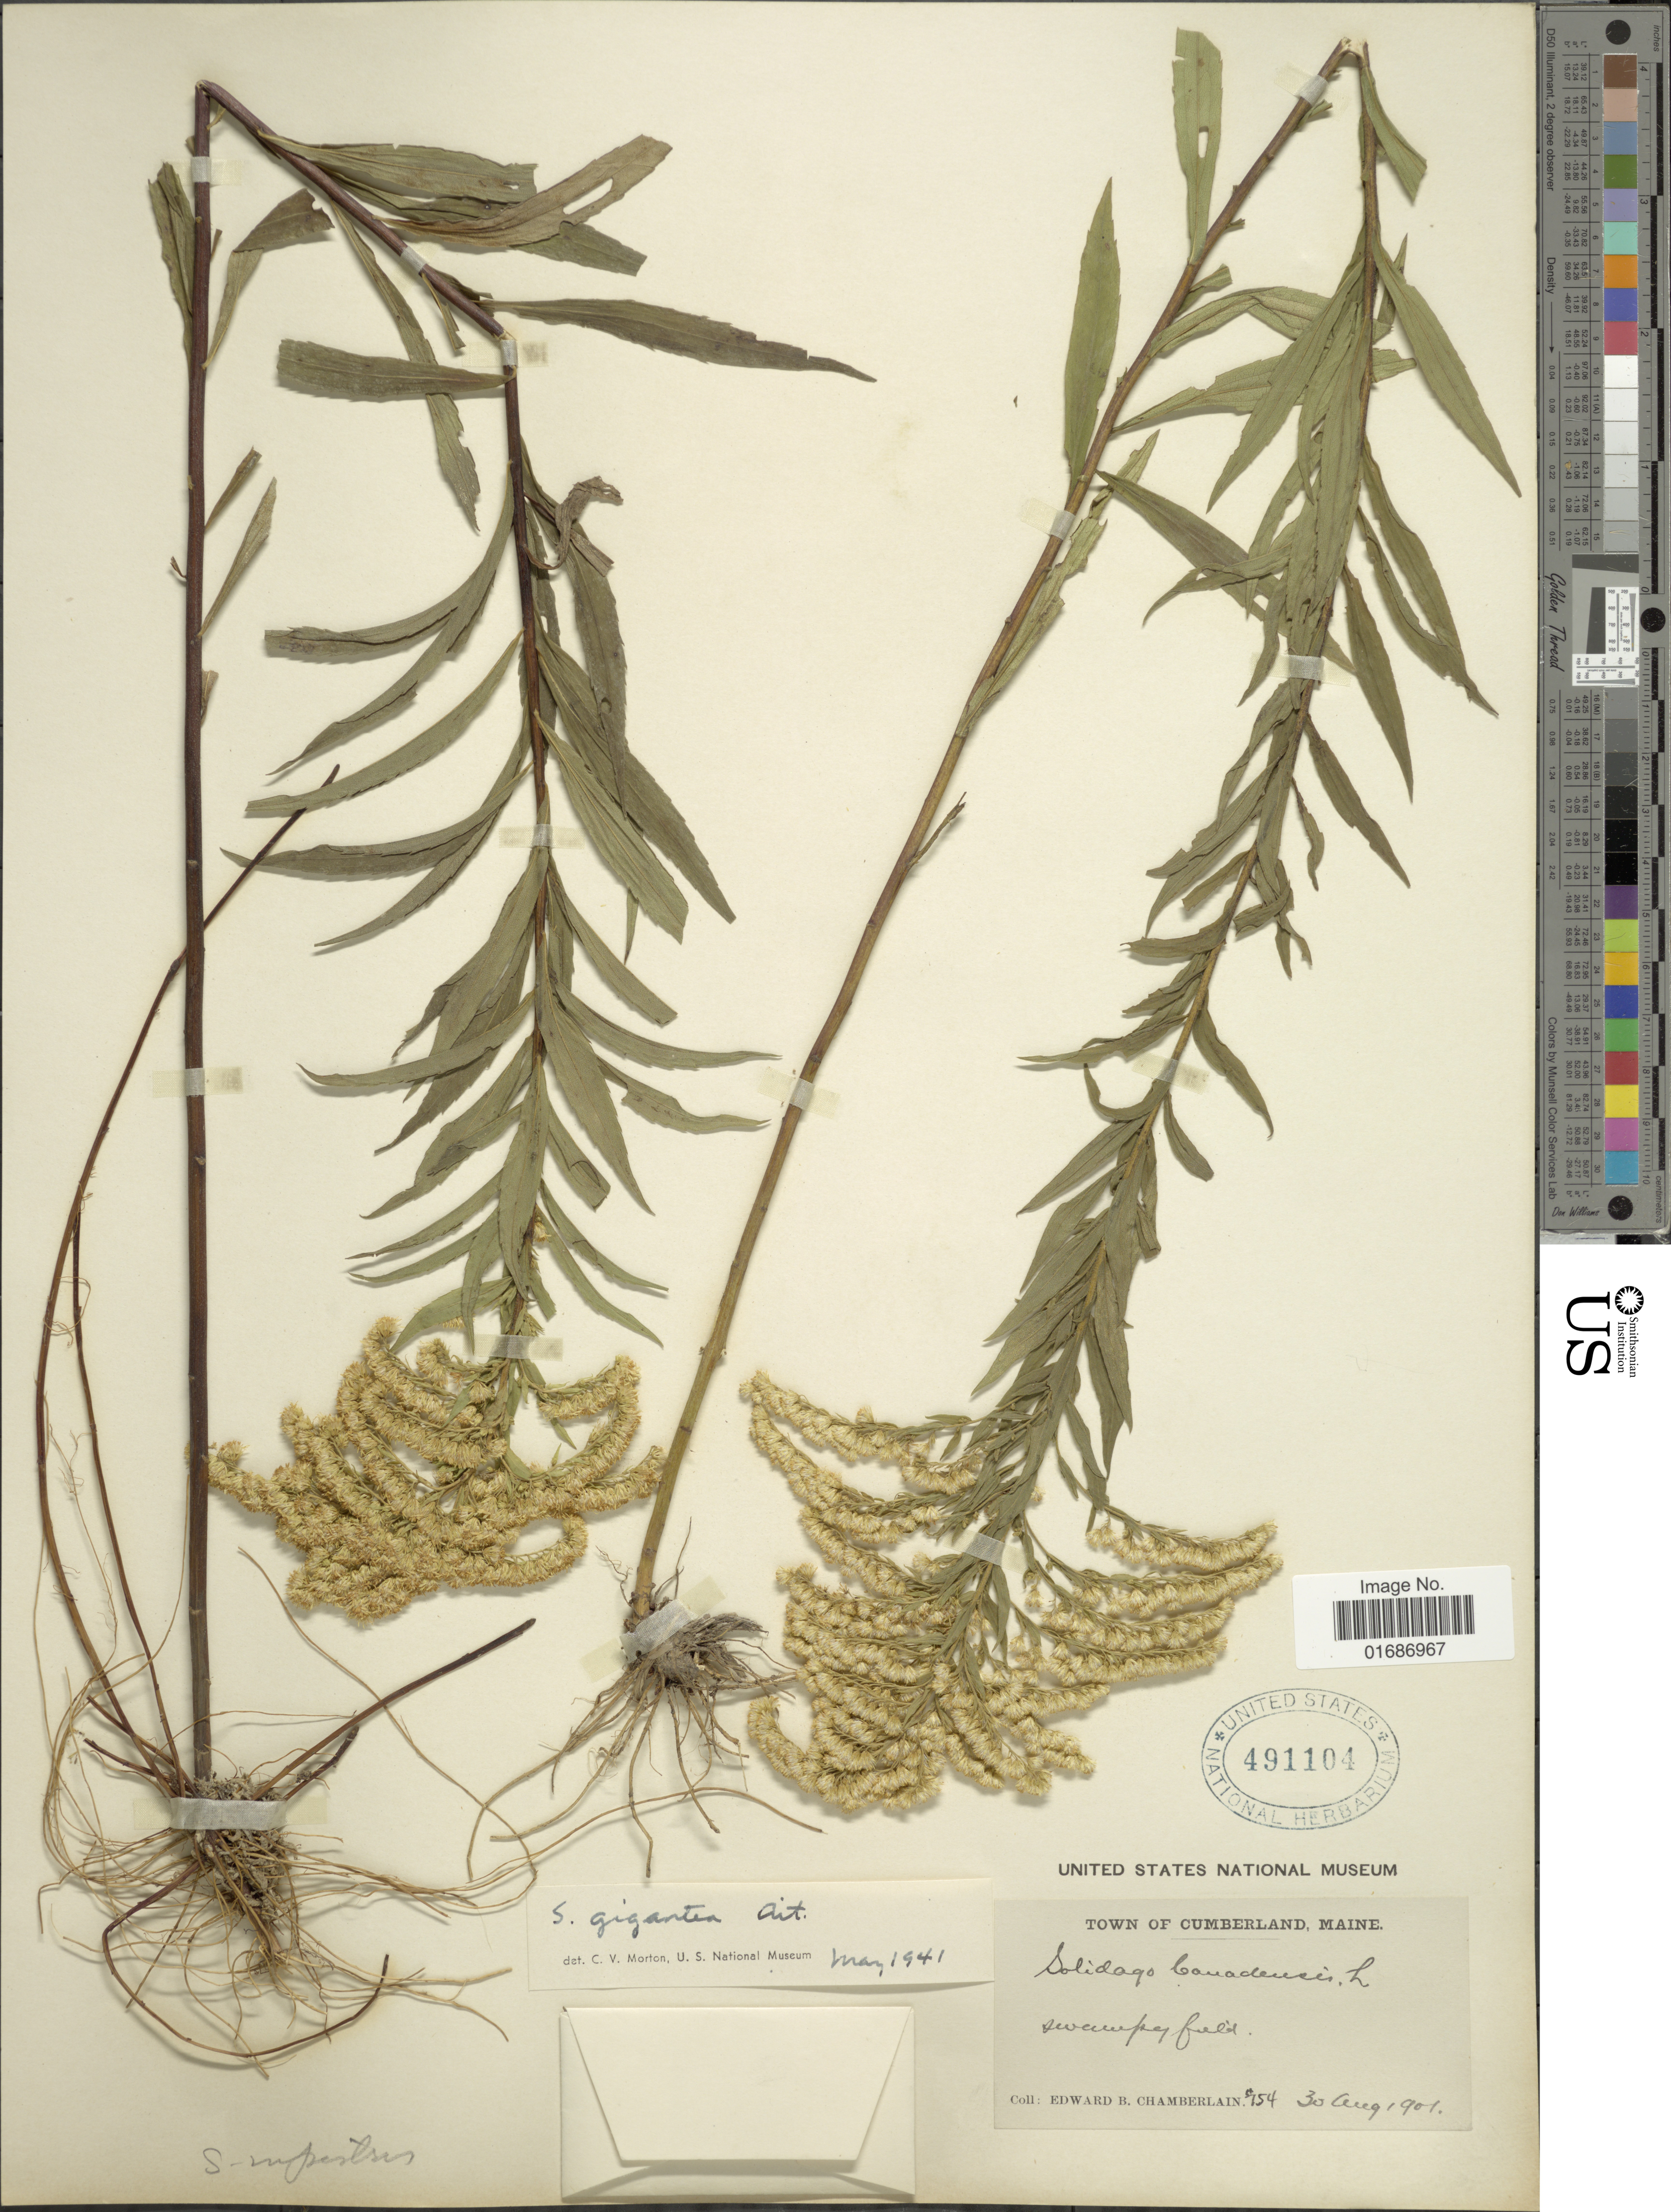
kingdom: Plantae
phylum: Tracheophyta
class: Magnoliopsida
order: Asterales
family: Asteraceae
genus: Solidago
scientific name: Solidago gigantea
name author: Aiton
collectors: E. Chamberlain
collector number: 154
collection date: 1901-08-30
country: United States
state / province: Maine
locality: Town of Cumberland, Maine, Swampy field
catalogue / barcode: US 491104